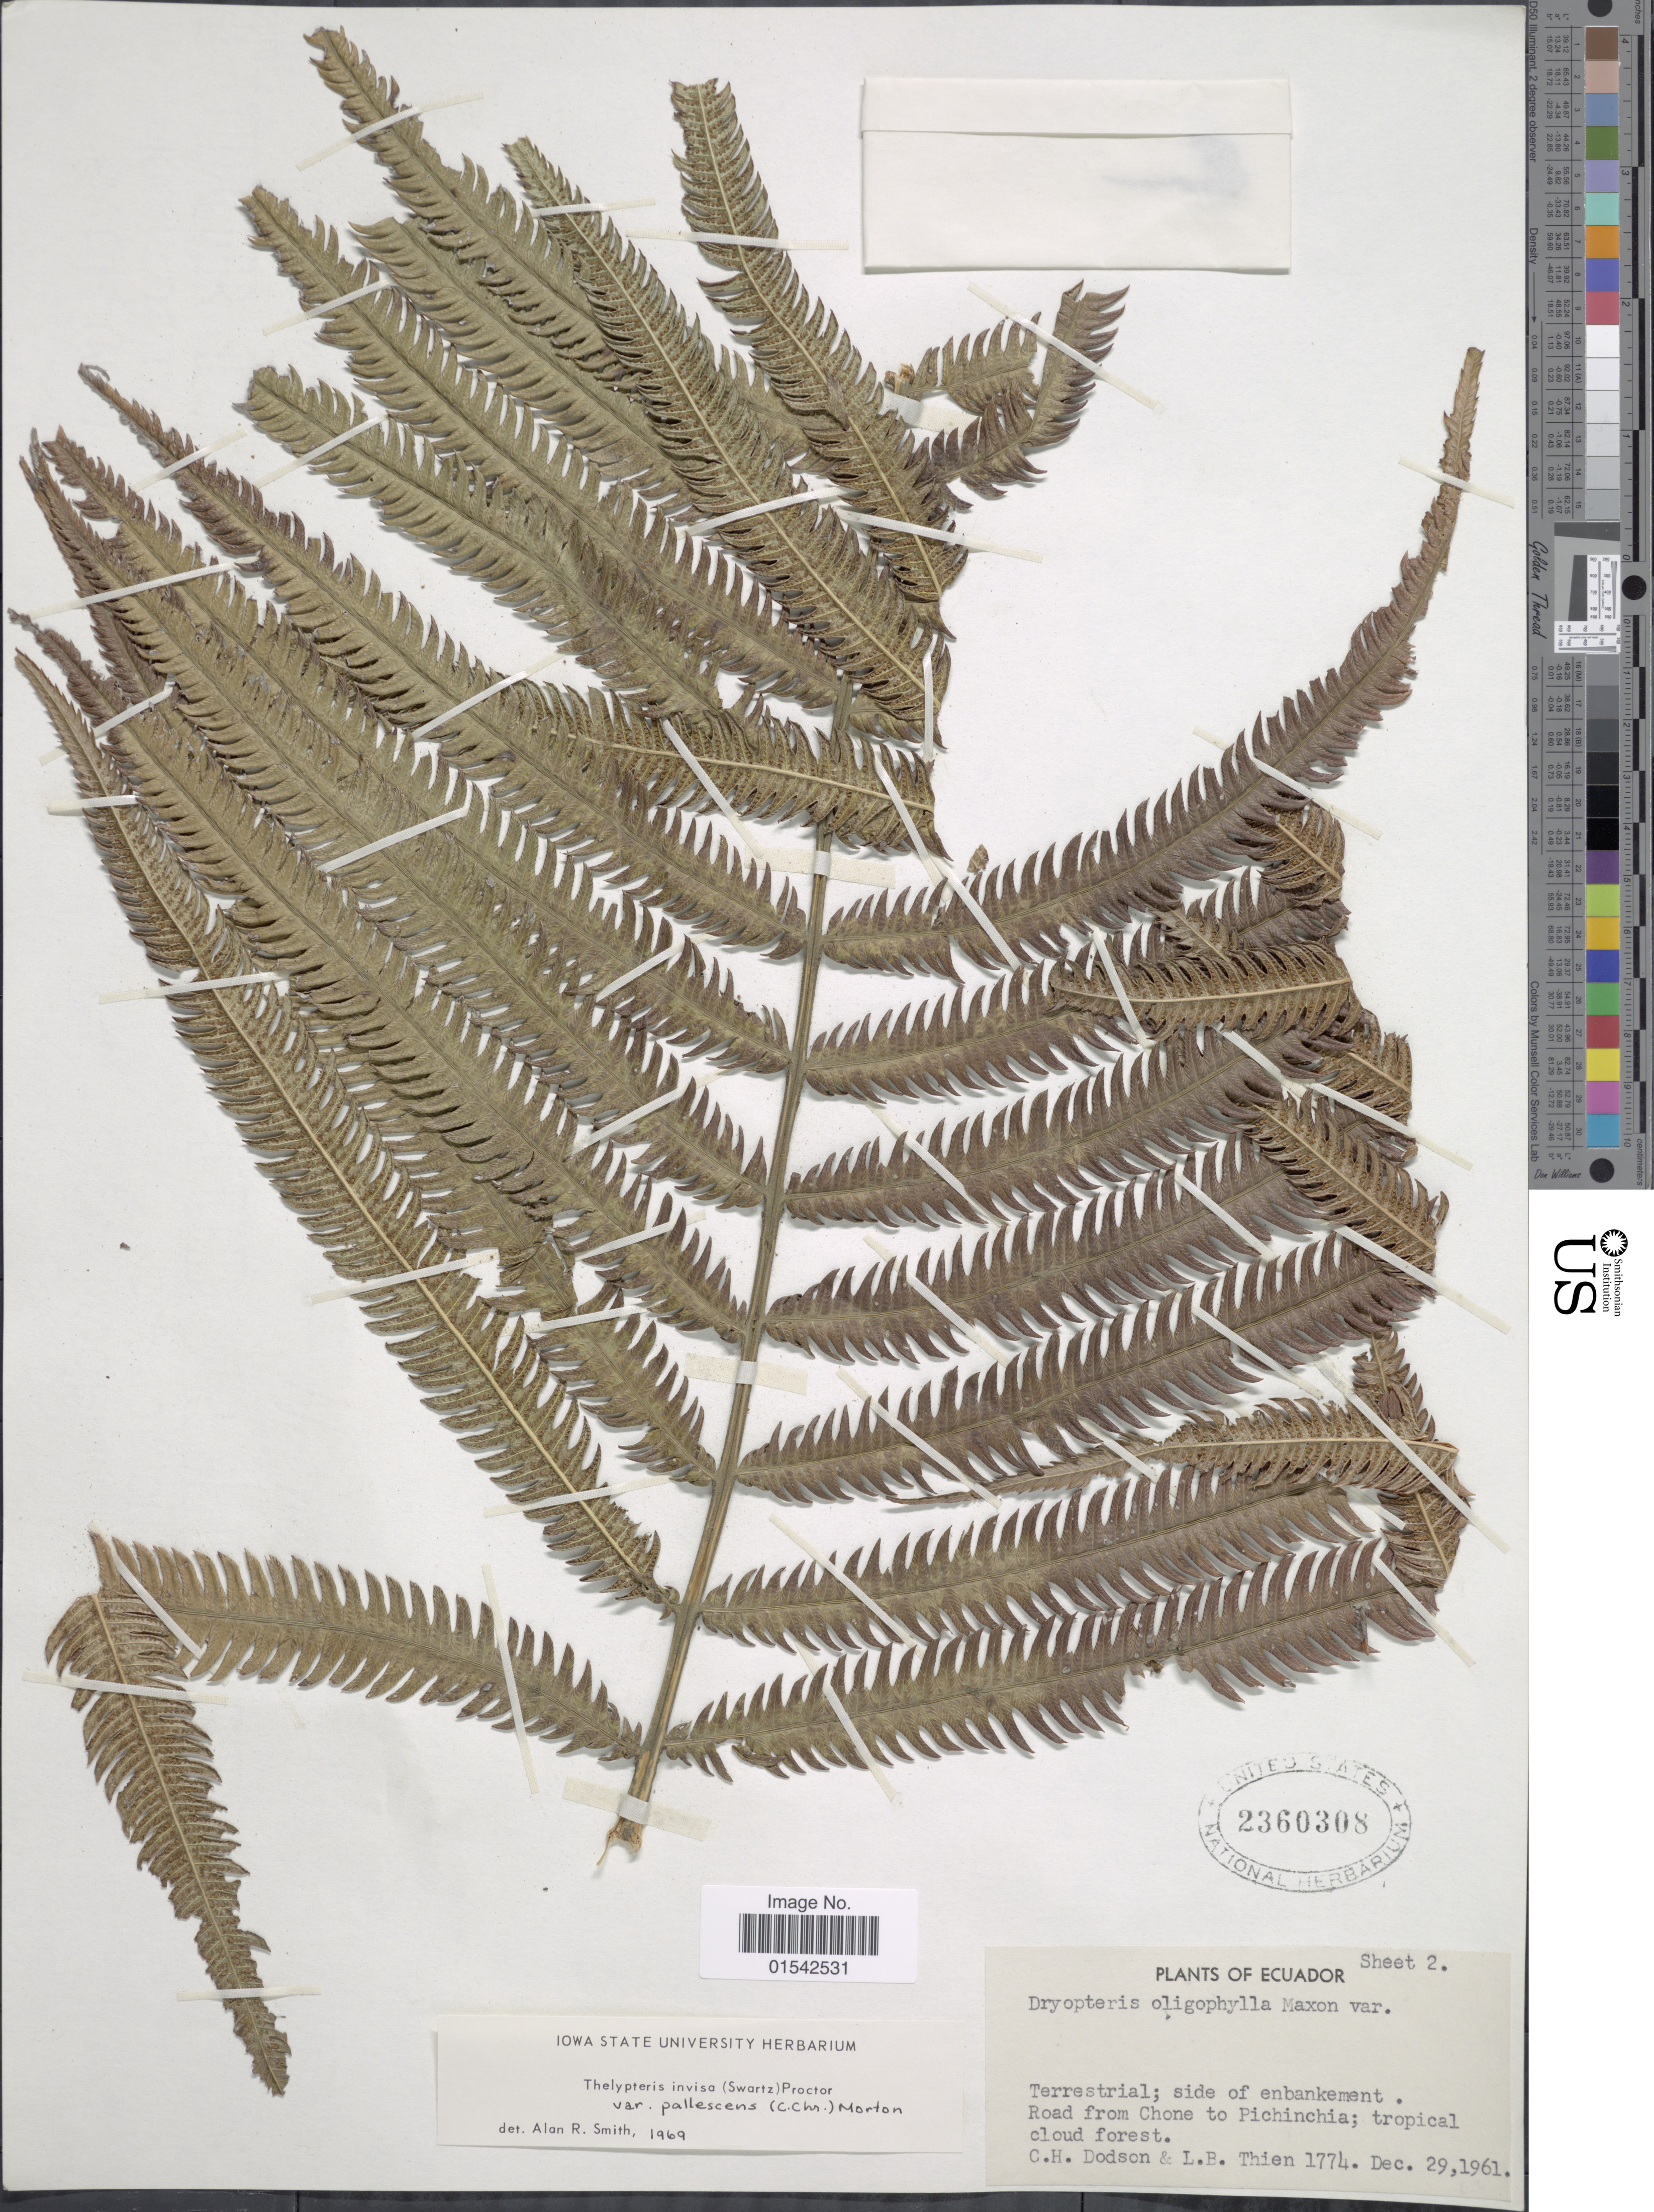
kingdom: Plantae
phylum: Tracheophyta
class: Polypodiopsida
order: Polypodiales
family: Thelypteridaceae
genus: Cyclosorus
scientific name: Cyclosorus grandis (A.R. Sm.) var. pallescens (C. Chr.) comb. ined.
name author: (A.R. Sm.)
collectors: C. H. Dodson & L. Thien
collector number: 1774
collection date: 1961-12-29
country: Ecuador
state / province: Pichincha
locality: Road from Chone to Pichinchia; tropical cloud forest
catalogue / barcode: US 2360308